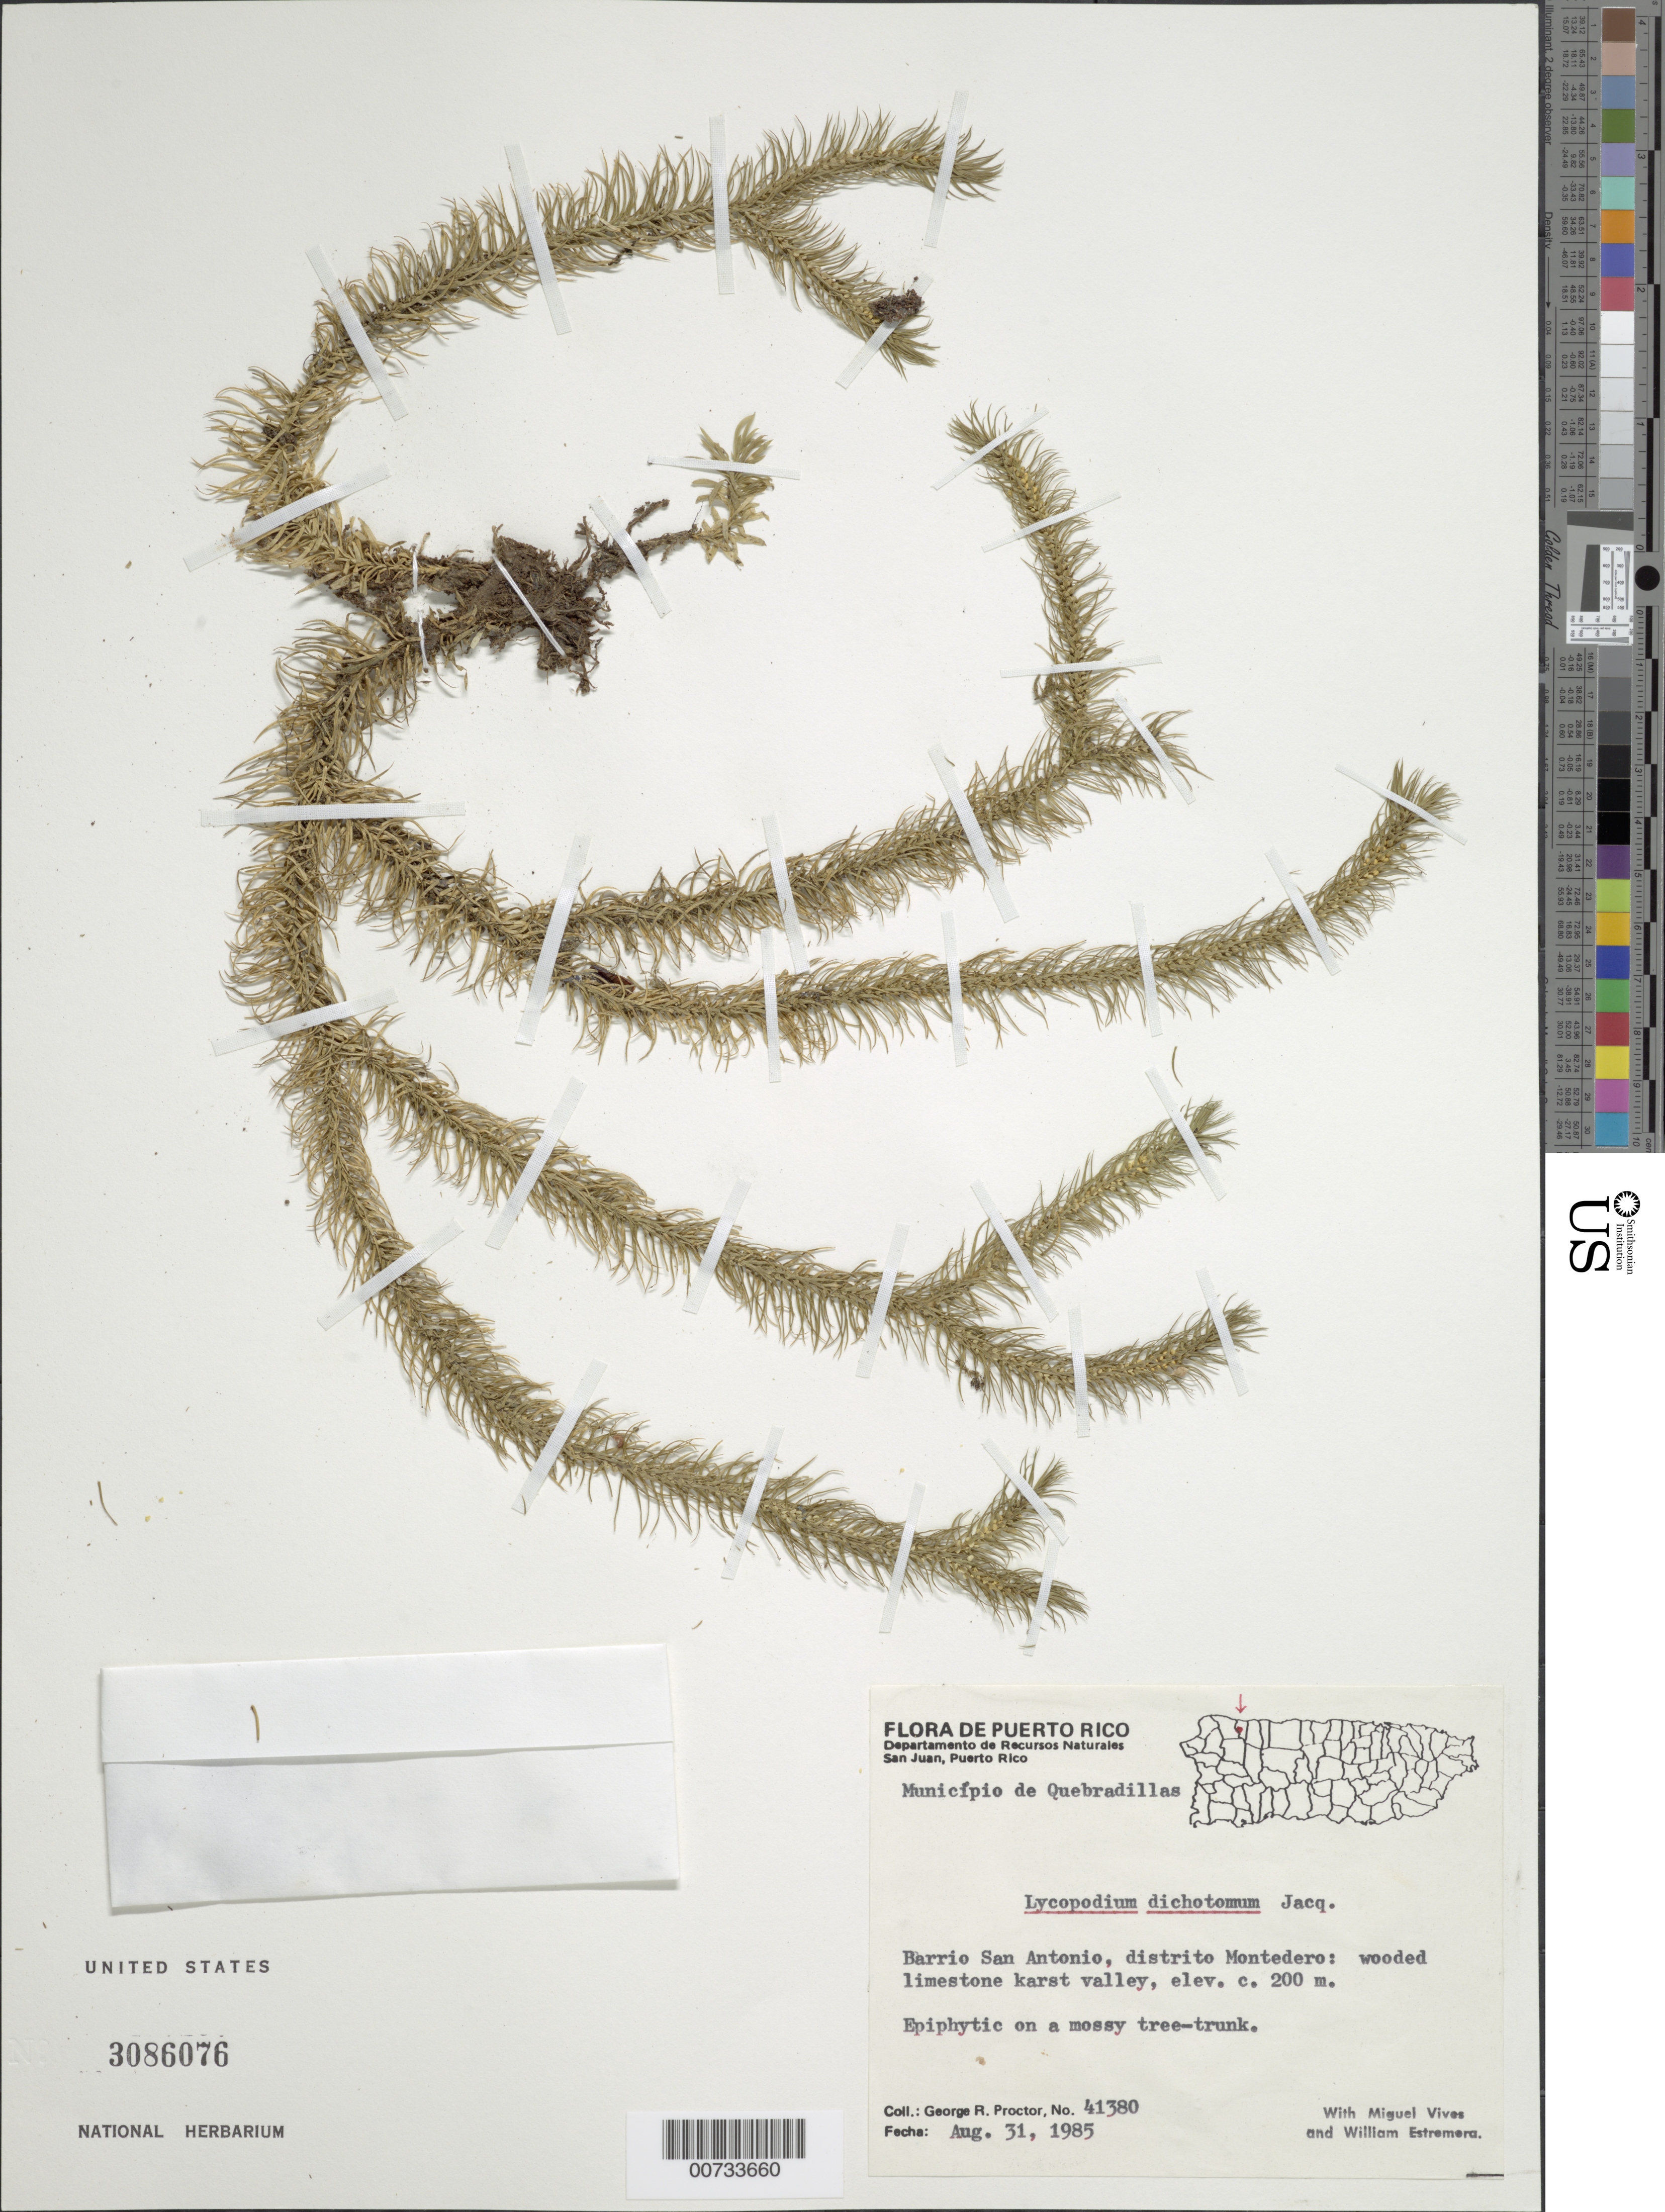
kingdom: Plantae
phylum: Tracheophyta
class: Lycopodiopsida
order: Lycopodiales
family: Lycopodiaceae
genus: Phlegmariurus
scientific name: Phlegmariurus dichotomus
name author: (Jacq.) W.H. Wagner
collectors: G. R. Proctor, M. Vives & W. Estremera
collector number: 41380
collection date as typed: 31 Aug 1985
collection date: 1985-08-31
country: Puerto Rico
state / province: Quebradillas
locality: Barrio San Antonio, distrito Montedero: wooded limestone karst valley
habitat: On a mossy tree-trunk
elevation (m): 200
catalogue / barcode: US 3086076